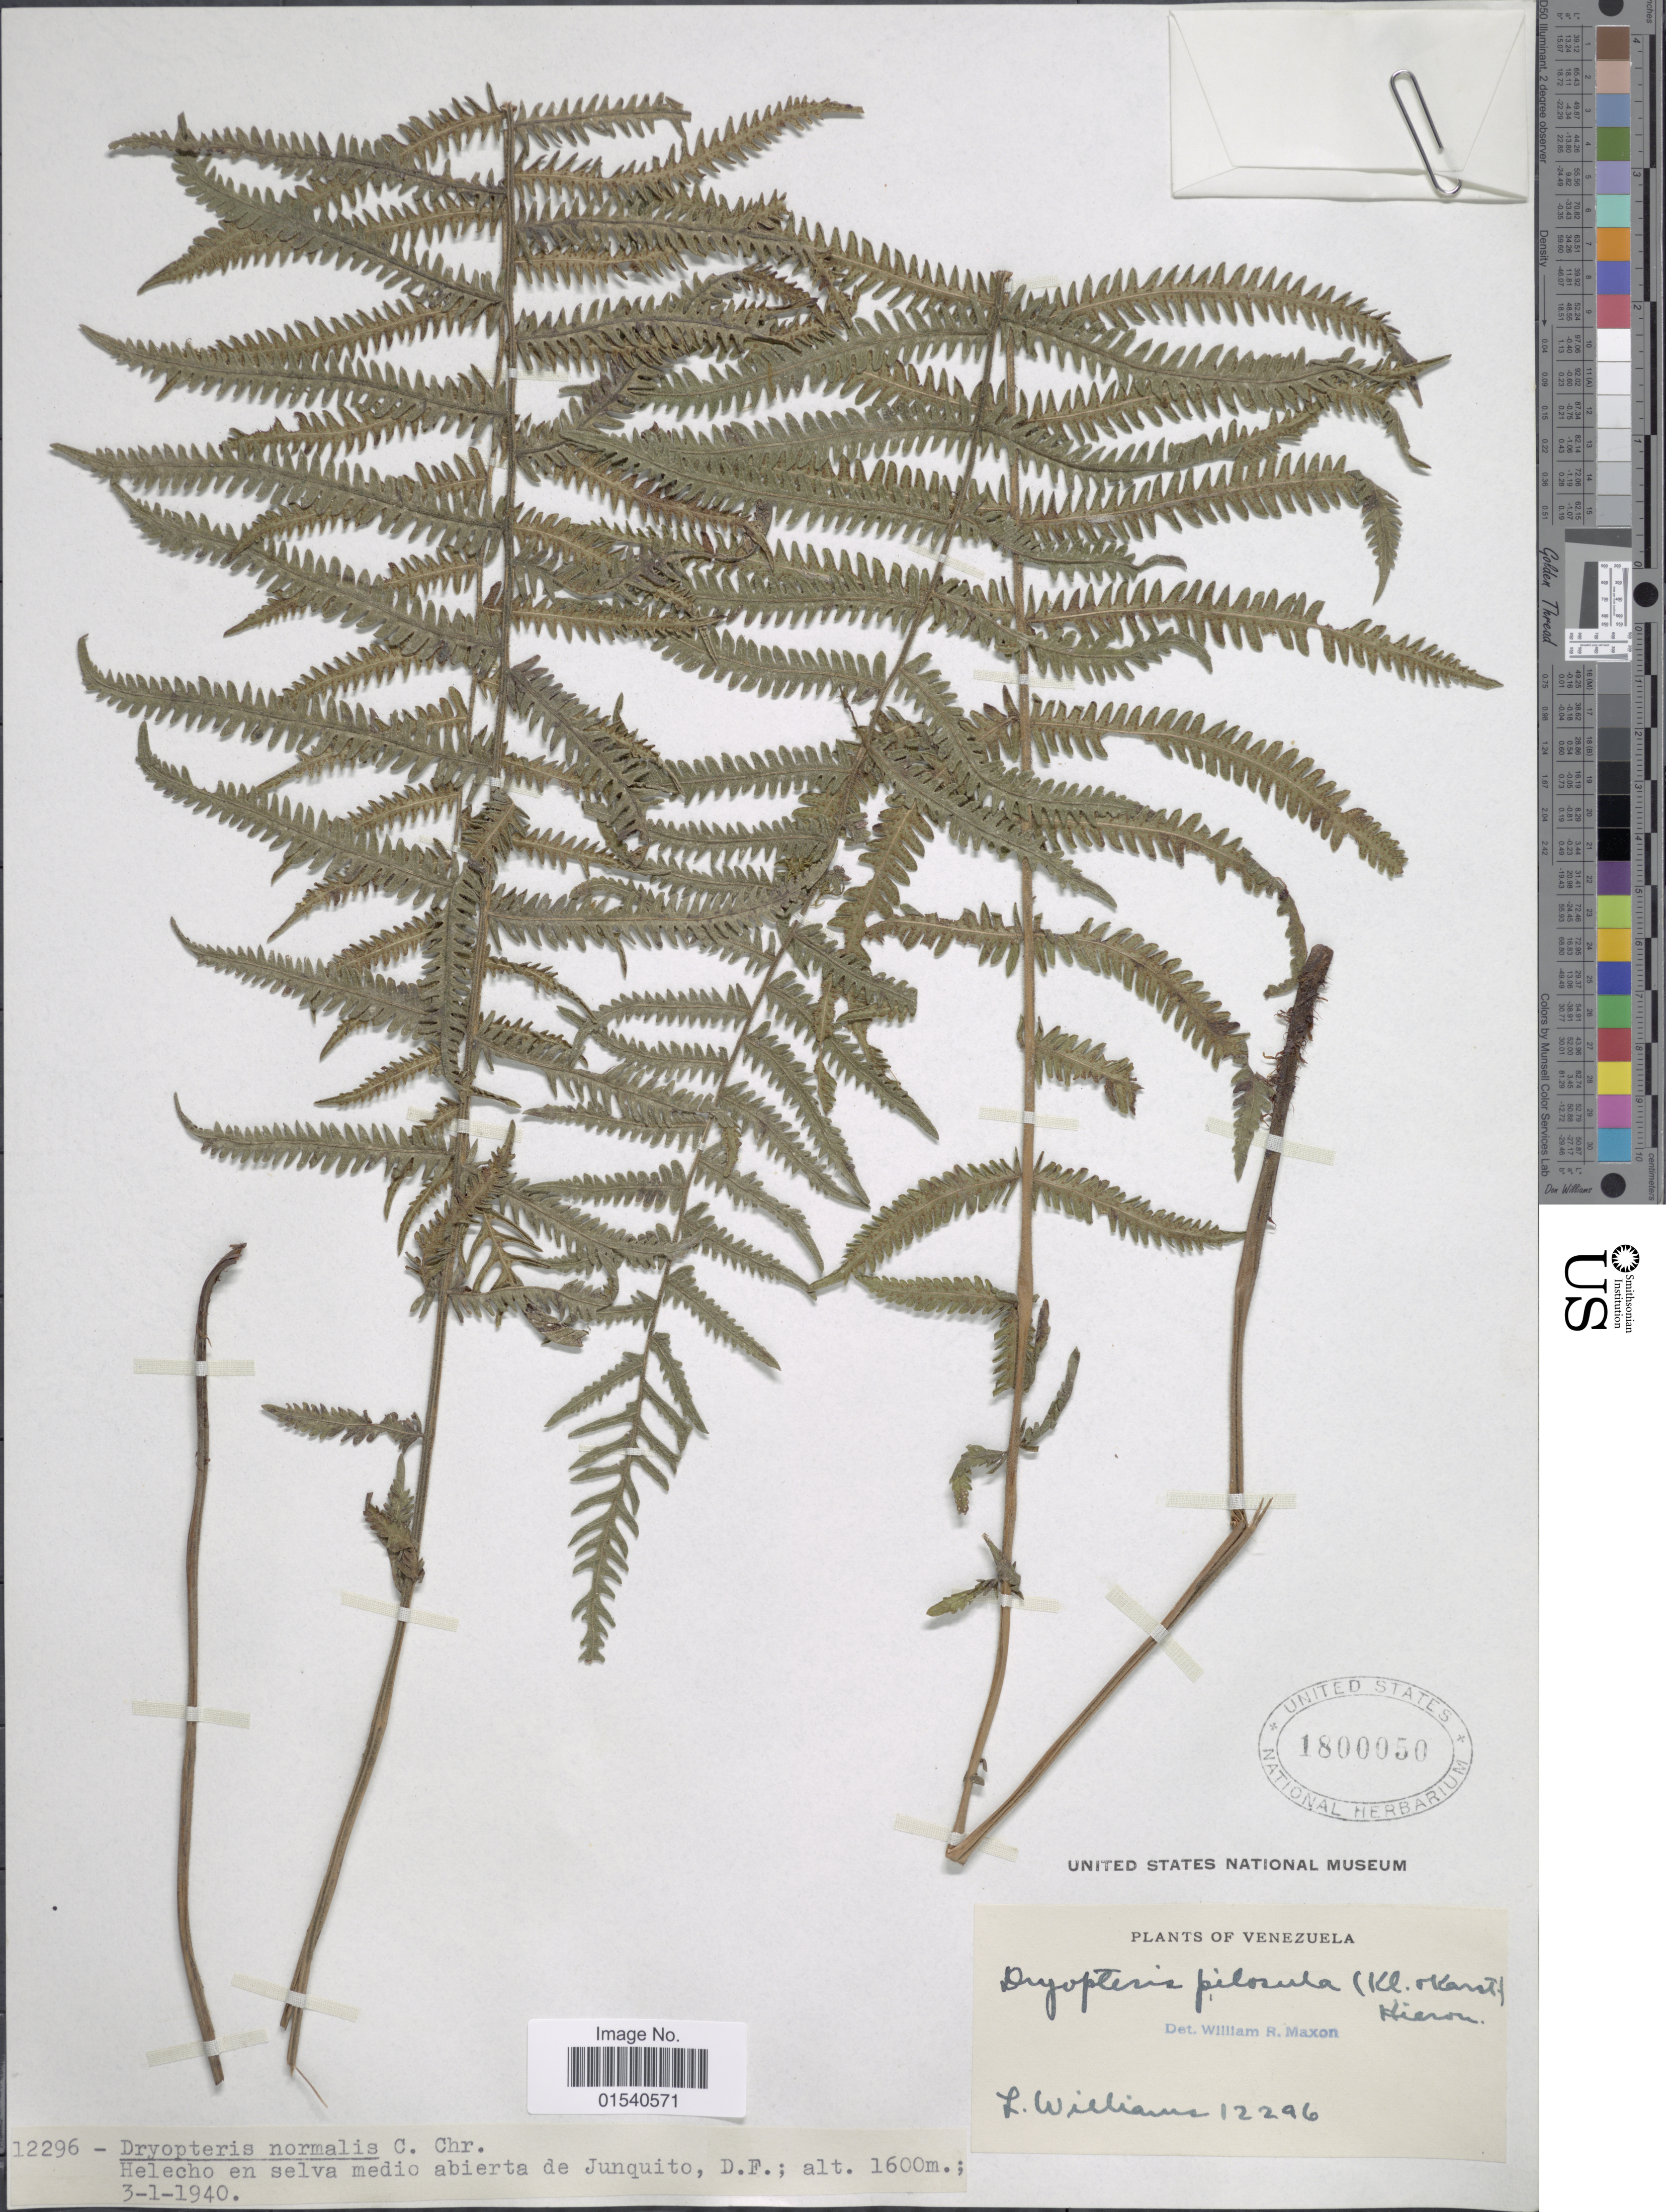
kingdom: Plantae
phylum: Tracheophyta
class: Polypodiopsida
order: Polypodiales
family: Thelypteridaceae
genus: Amauropelta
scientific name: Amauropelta pilosula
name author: (Klotzsch & H. Karst.) Á. Löve & D. Löve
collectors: L. Williams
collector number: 12296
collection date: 1940-01-03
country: Venezuela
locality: Helecho en selva medio aboerta de Junquito, D.F.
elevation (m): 1600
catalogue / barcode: US 1800050